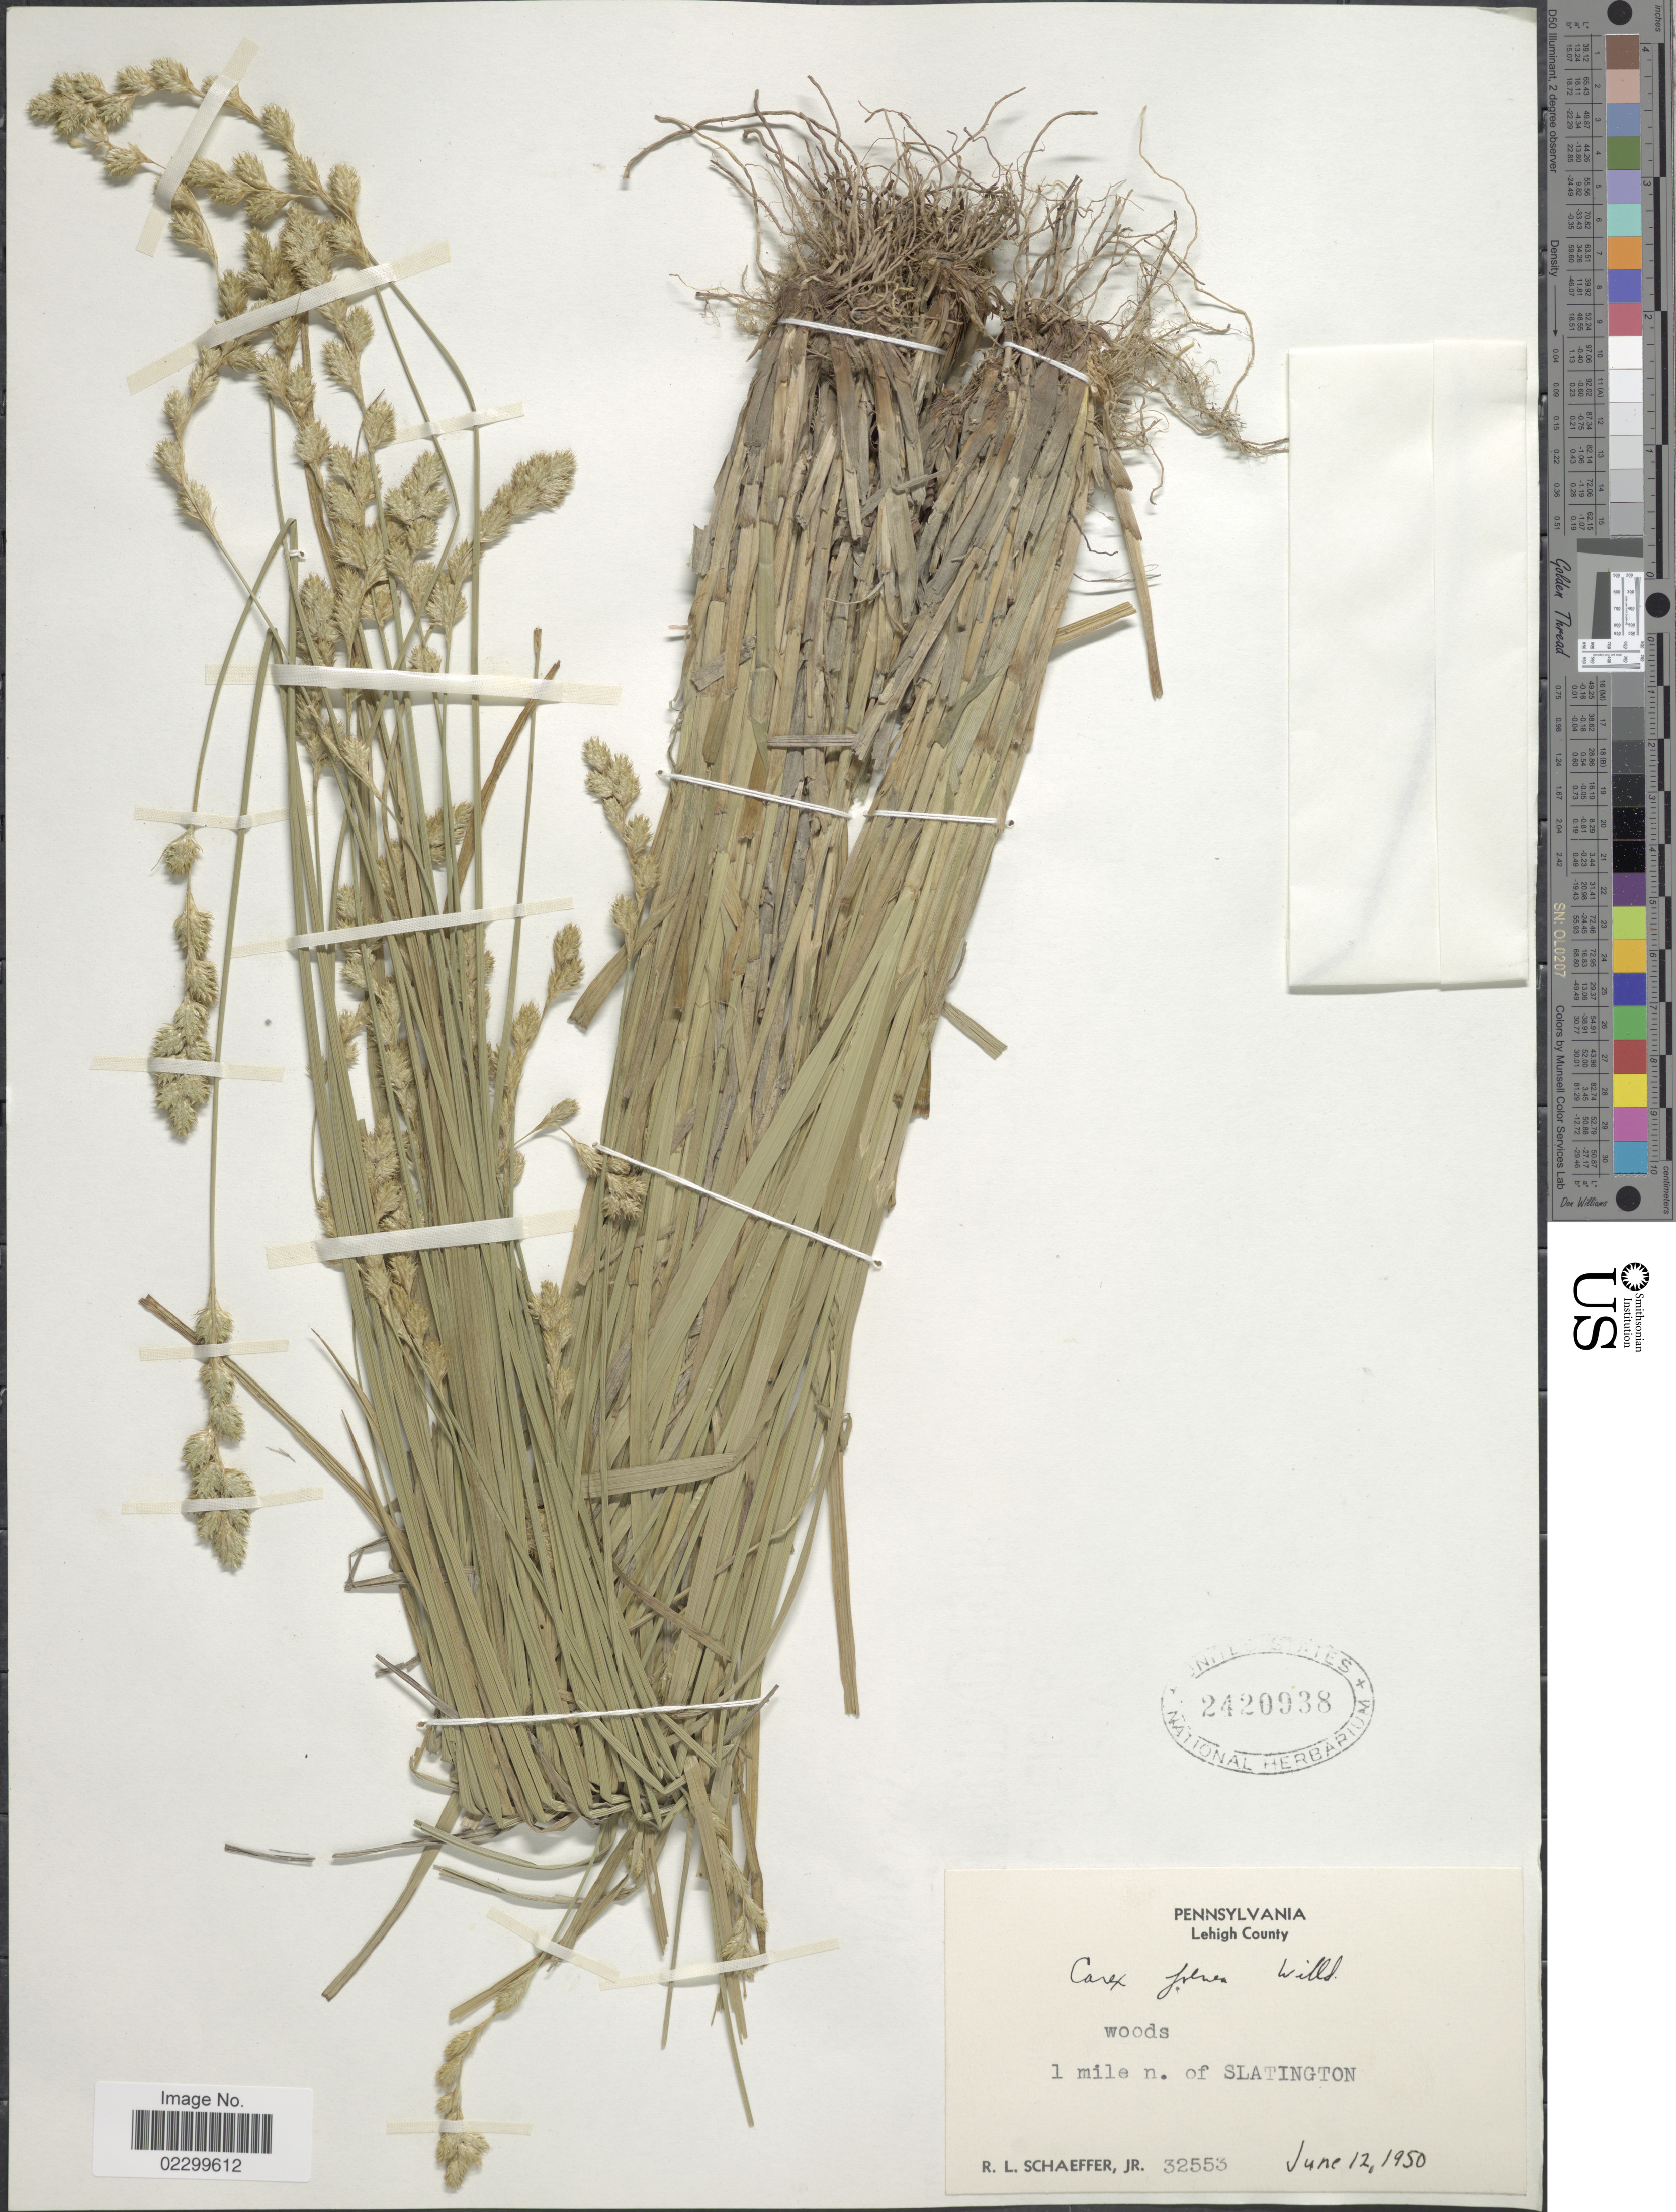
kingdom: Plantae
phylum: Tracheophyta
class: Liliopsida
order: Poales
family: Cyperaceae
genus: Carex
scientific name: Carex argyrantha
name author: Tuck. ex Boott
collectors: R. L. Schaeffer Jr.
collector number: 32553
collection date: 1950-06-12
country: United States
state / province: Pennsylvania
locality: Lehigh County, woods, 1 mile n. of Slatington.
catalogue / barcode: US 2420938